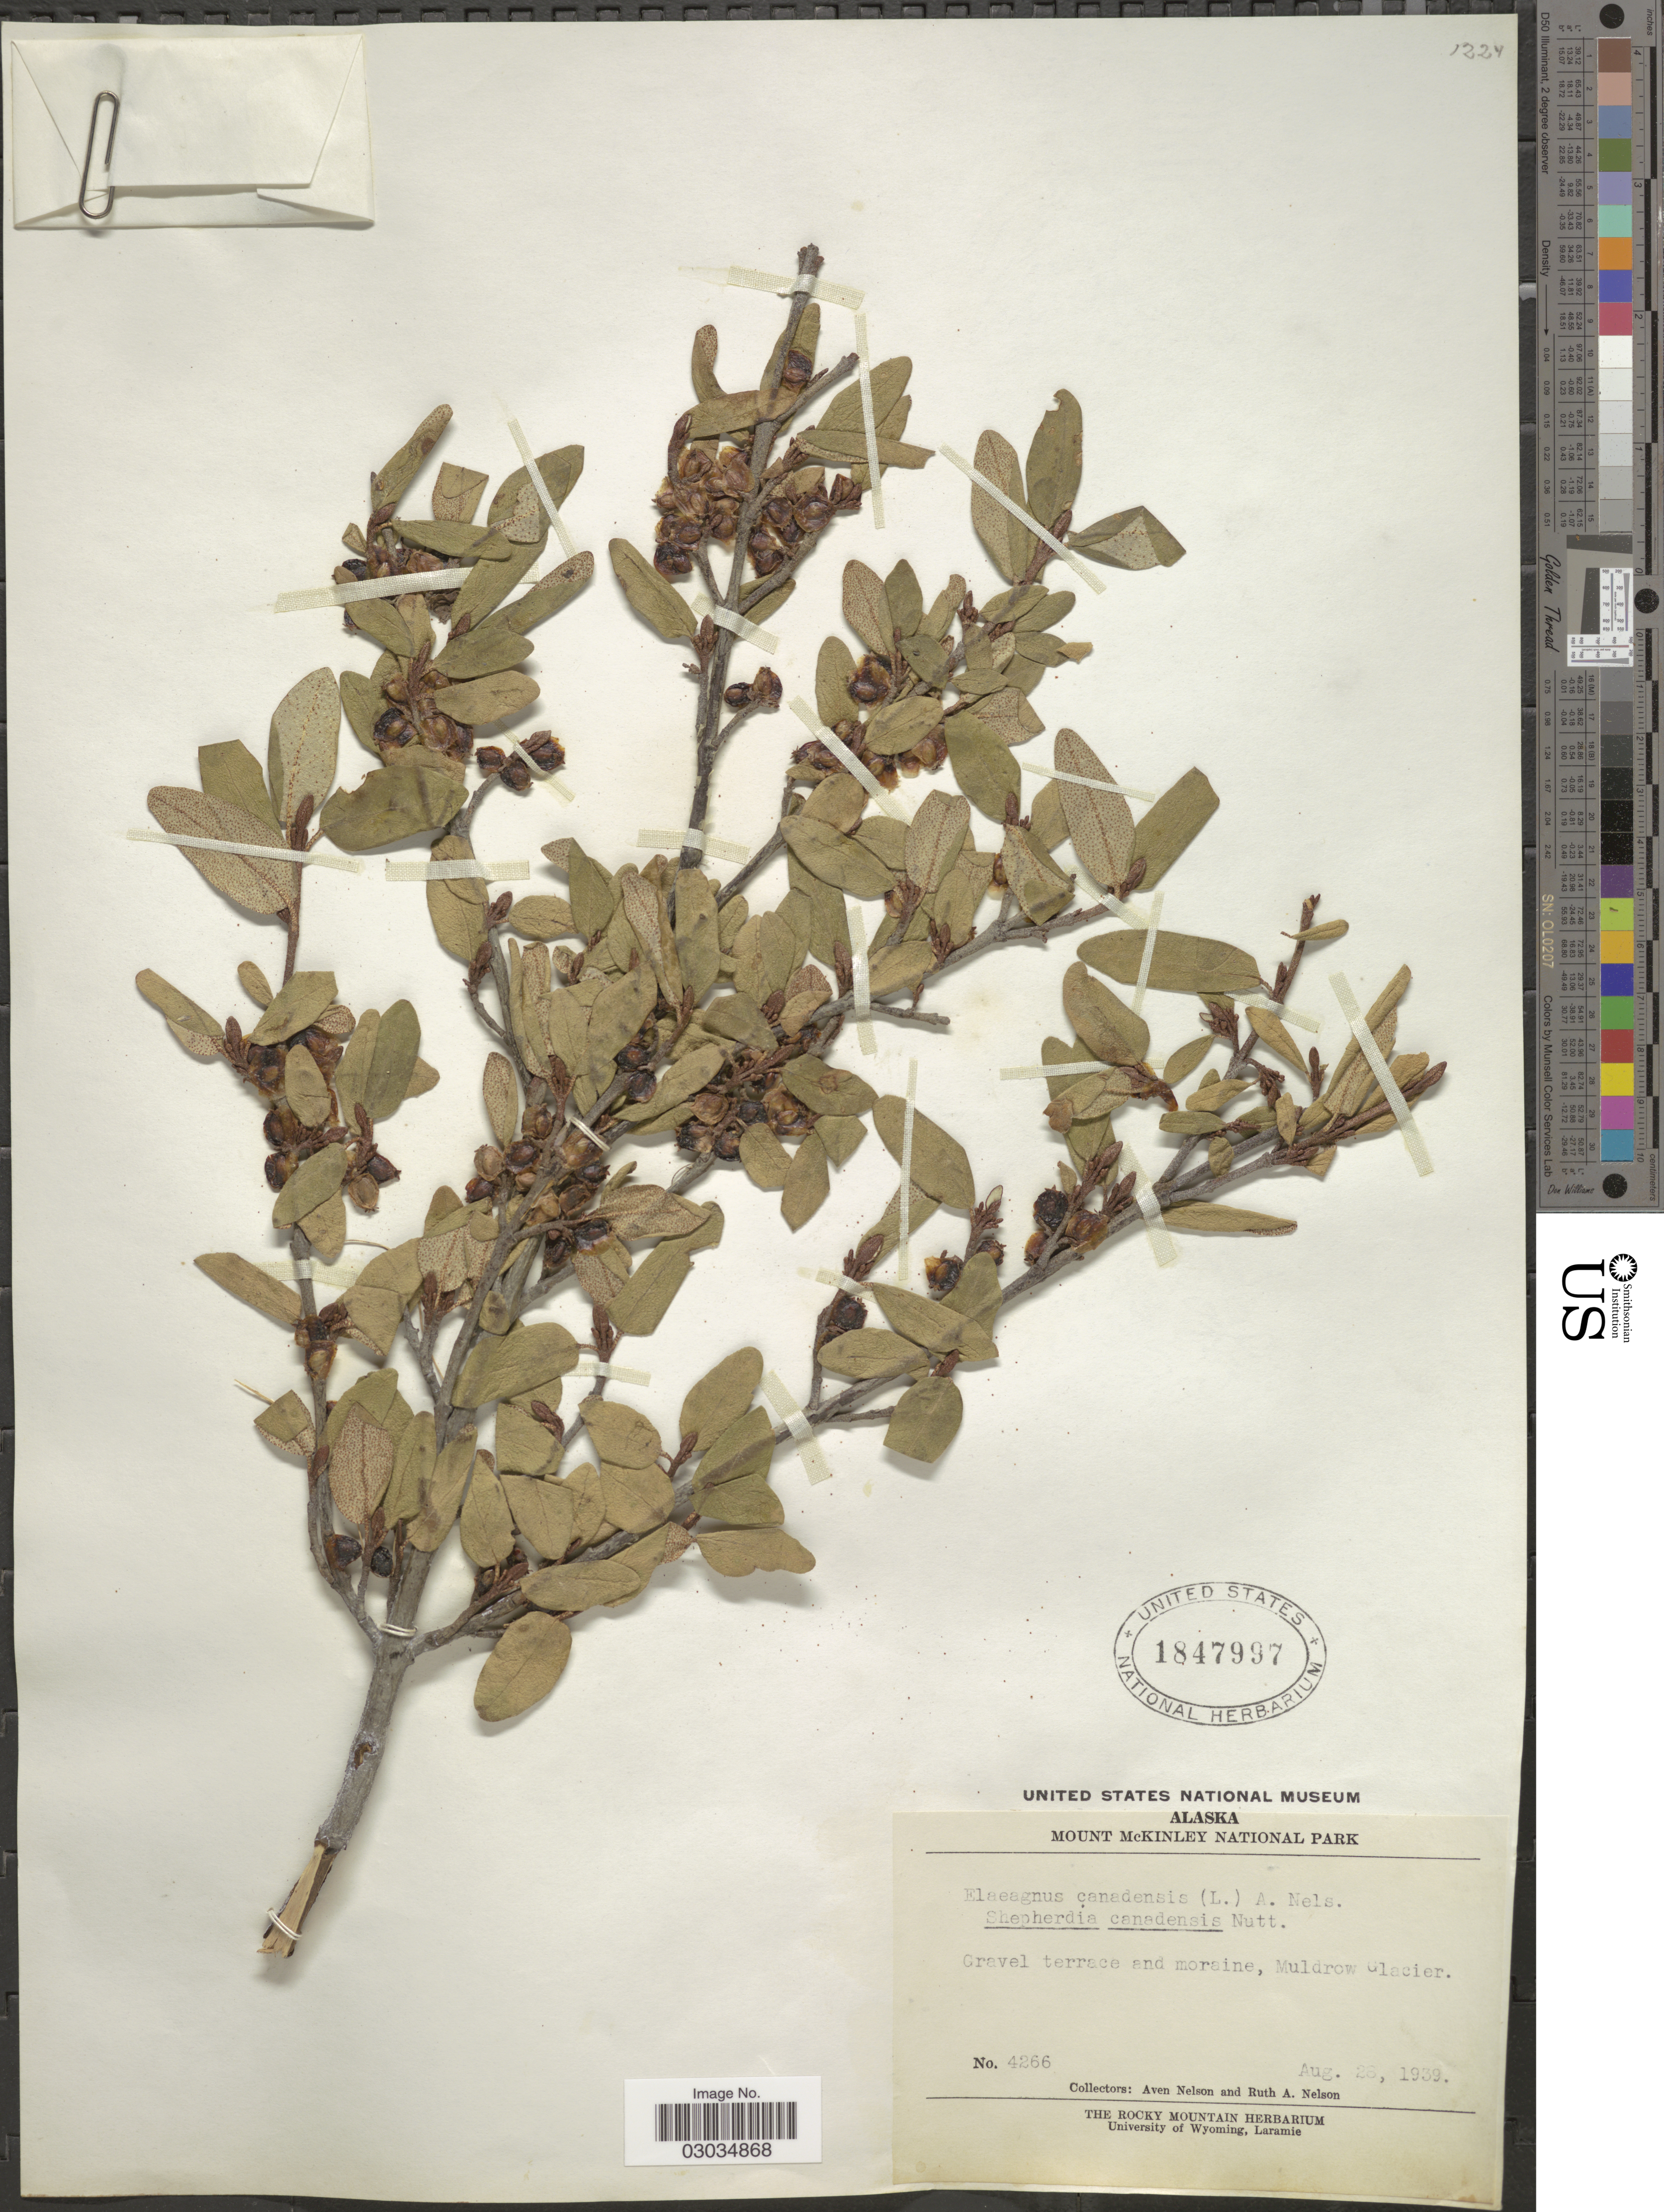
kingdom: Plantae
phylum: Tracheophyta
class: Magnoliopsida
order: Rosales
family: Elaeagnaceae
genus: Shepherdia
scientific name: Shepherdia canadensis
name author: (L.) Nutt.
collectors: A. Nelson & R. A. Nelson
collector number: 4266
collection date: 1939-08-28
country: United States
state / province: Alaska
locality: Mount McKinley National Park, Muldrow Glacier.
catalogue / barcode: US 1847997